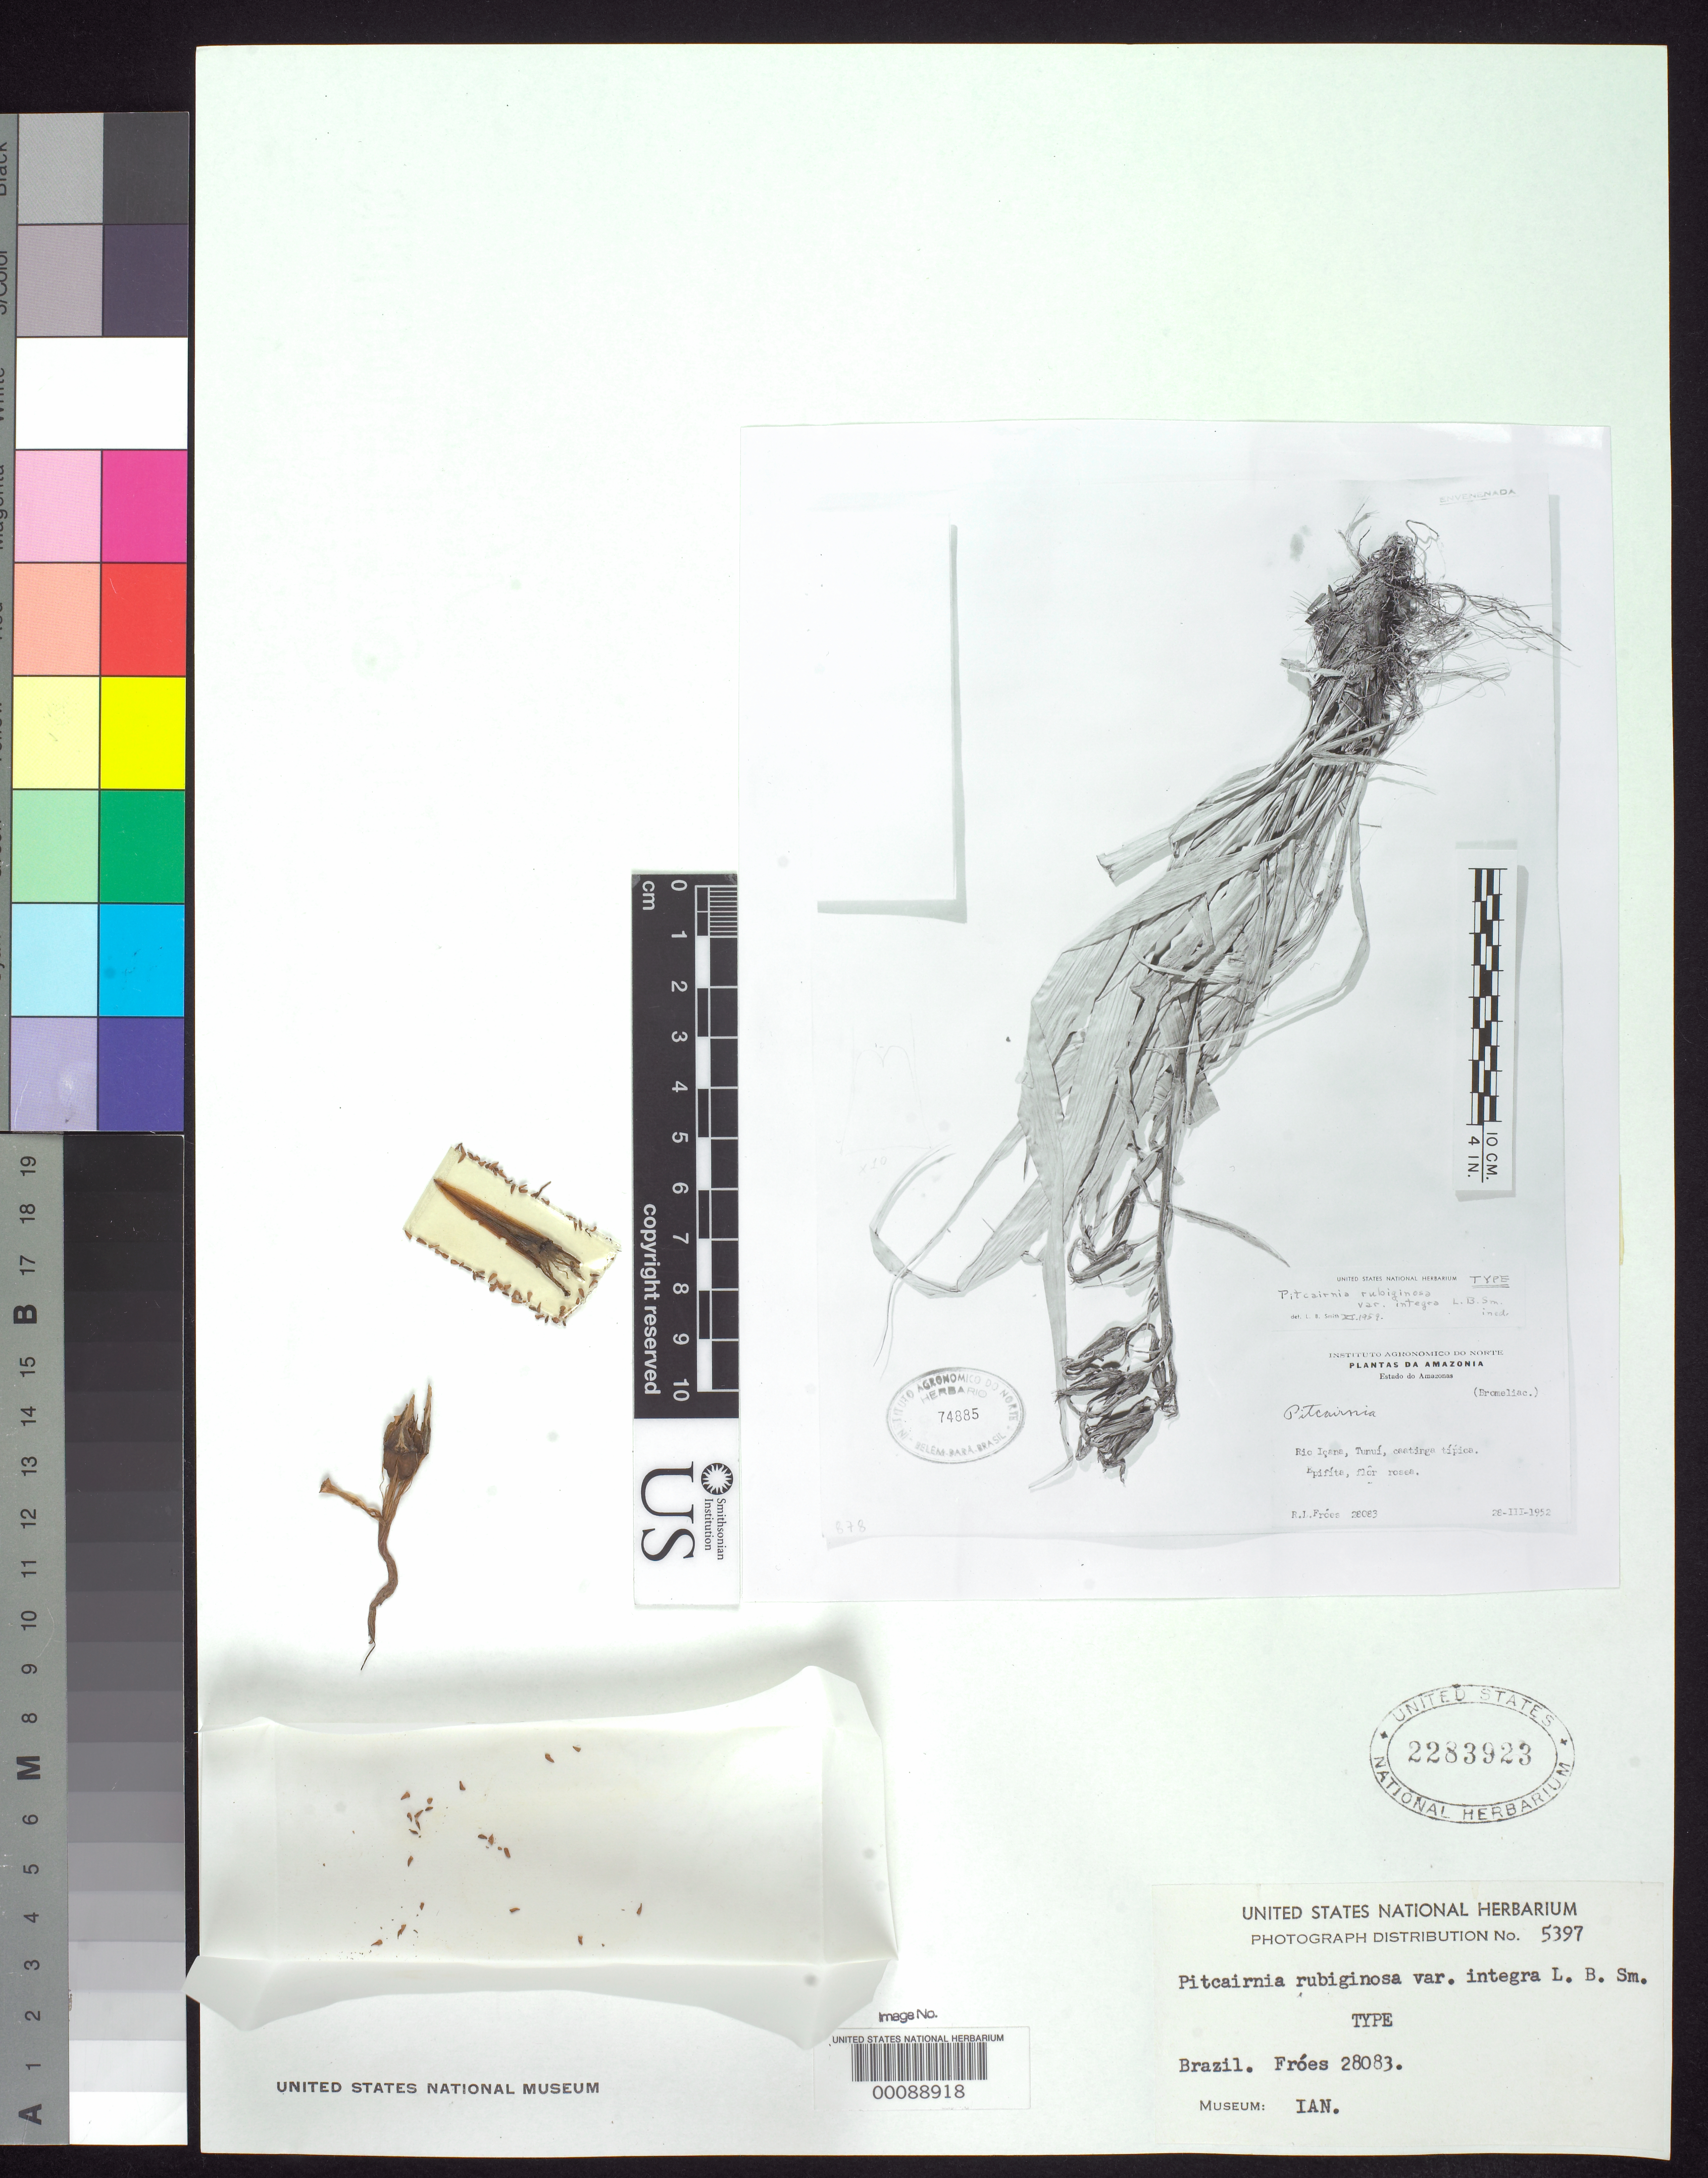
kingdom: Plantae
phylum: Tracheophyta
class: Liliopsida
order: Poales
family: Bromeliaceae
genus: Pitcairnia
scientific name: Pitcairnia rubiginosa var. integra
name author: L.B. Sm.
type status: Isotype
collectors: R. L. Fróes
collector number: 28083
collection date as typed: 28 Mar 1952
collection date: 1952-03-28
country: Brazil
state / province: Amazonas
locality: Rio Içana, Tunuí, caatinga típica.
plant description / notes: = Pepinia rubiginosa (Baker) G.S. Varad. & Gilmartin? (var. integra not synonymized or transferred); Fragment (presumably of holotype) with photograph of IAN (holotype) specimen attached.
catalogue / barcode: US 2283923